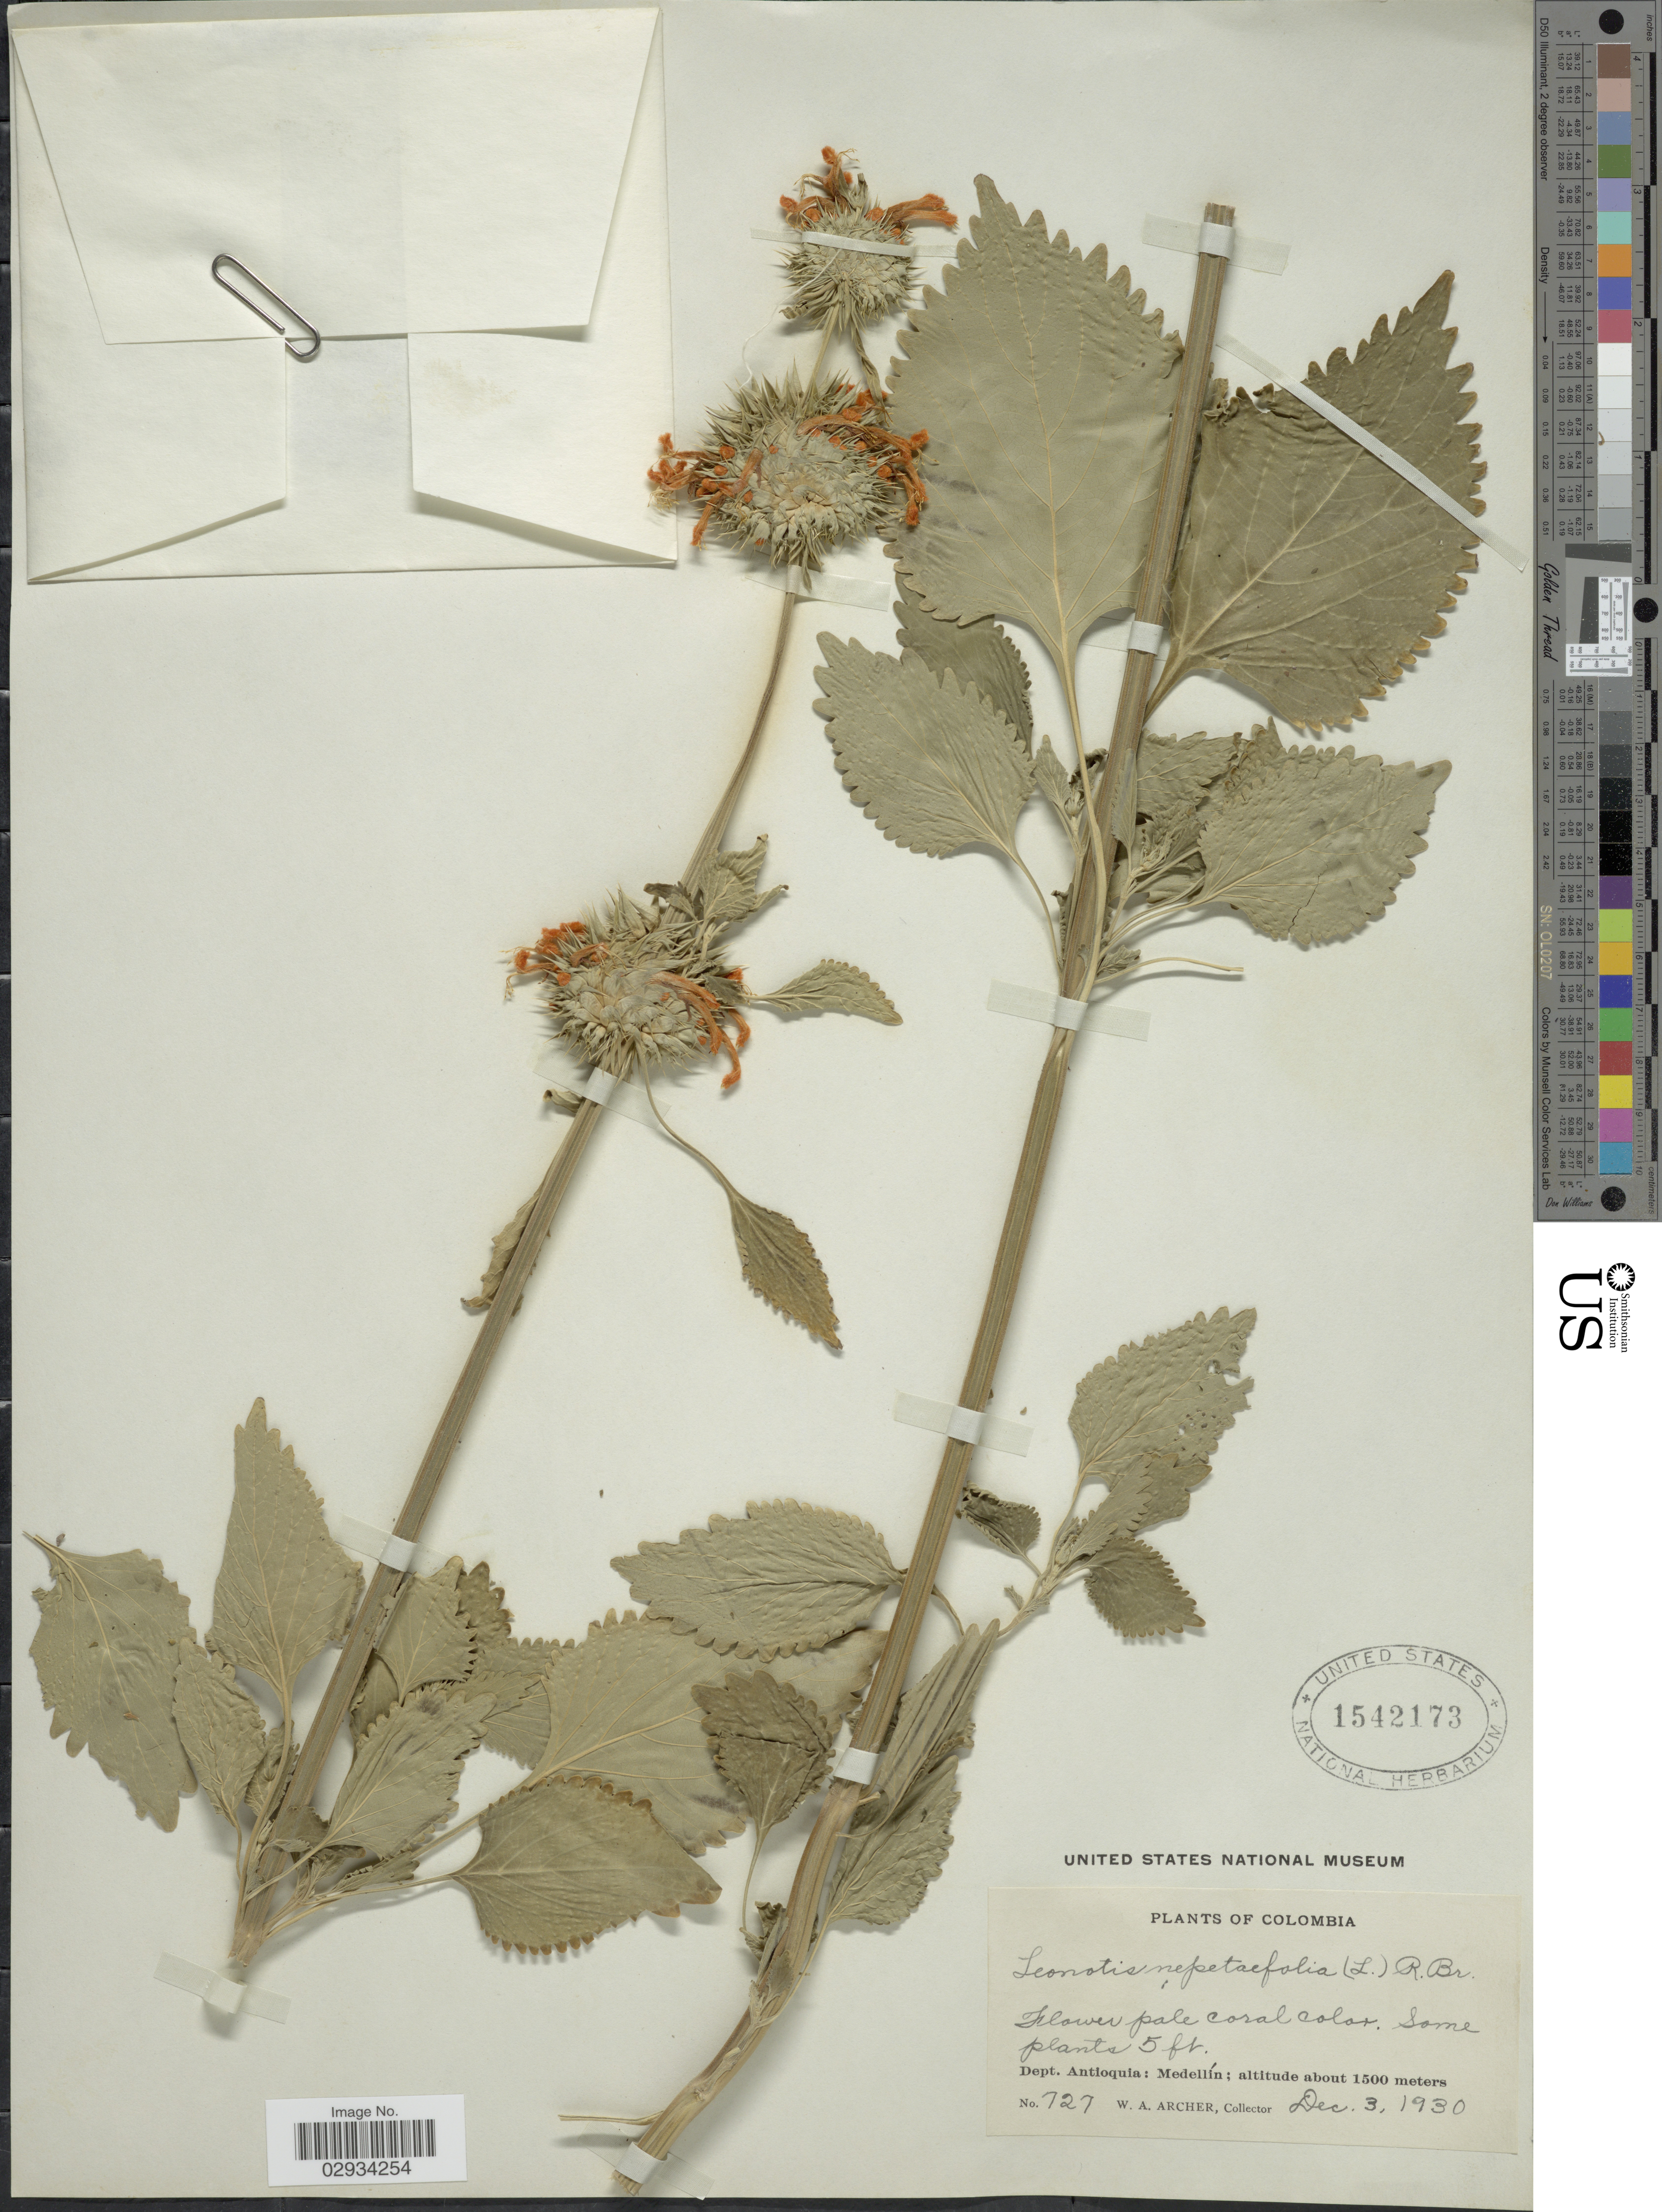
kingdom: Plantae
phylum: Tracheophyta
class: Magnoliopsida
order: Lamiales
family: Lamiaceae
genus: Leonotis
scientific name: Leonotis nepetifolia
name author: (L.) R. Br.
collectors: W. A. Archer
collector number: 727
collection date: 1930-12-03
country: Colombia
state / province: Antioquia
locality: Dept. Antioquia: Medellín.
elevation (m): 1500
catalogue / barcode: US 1542173